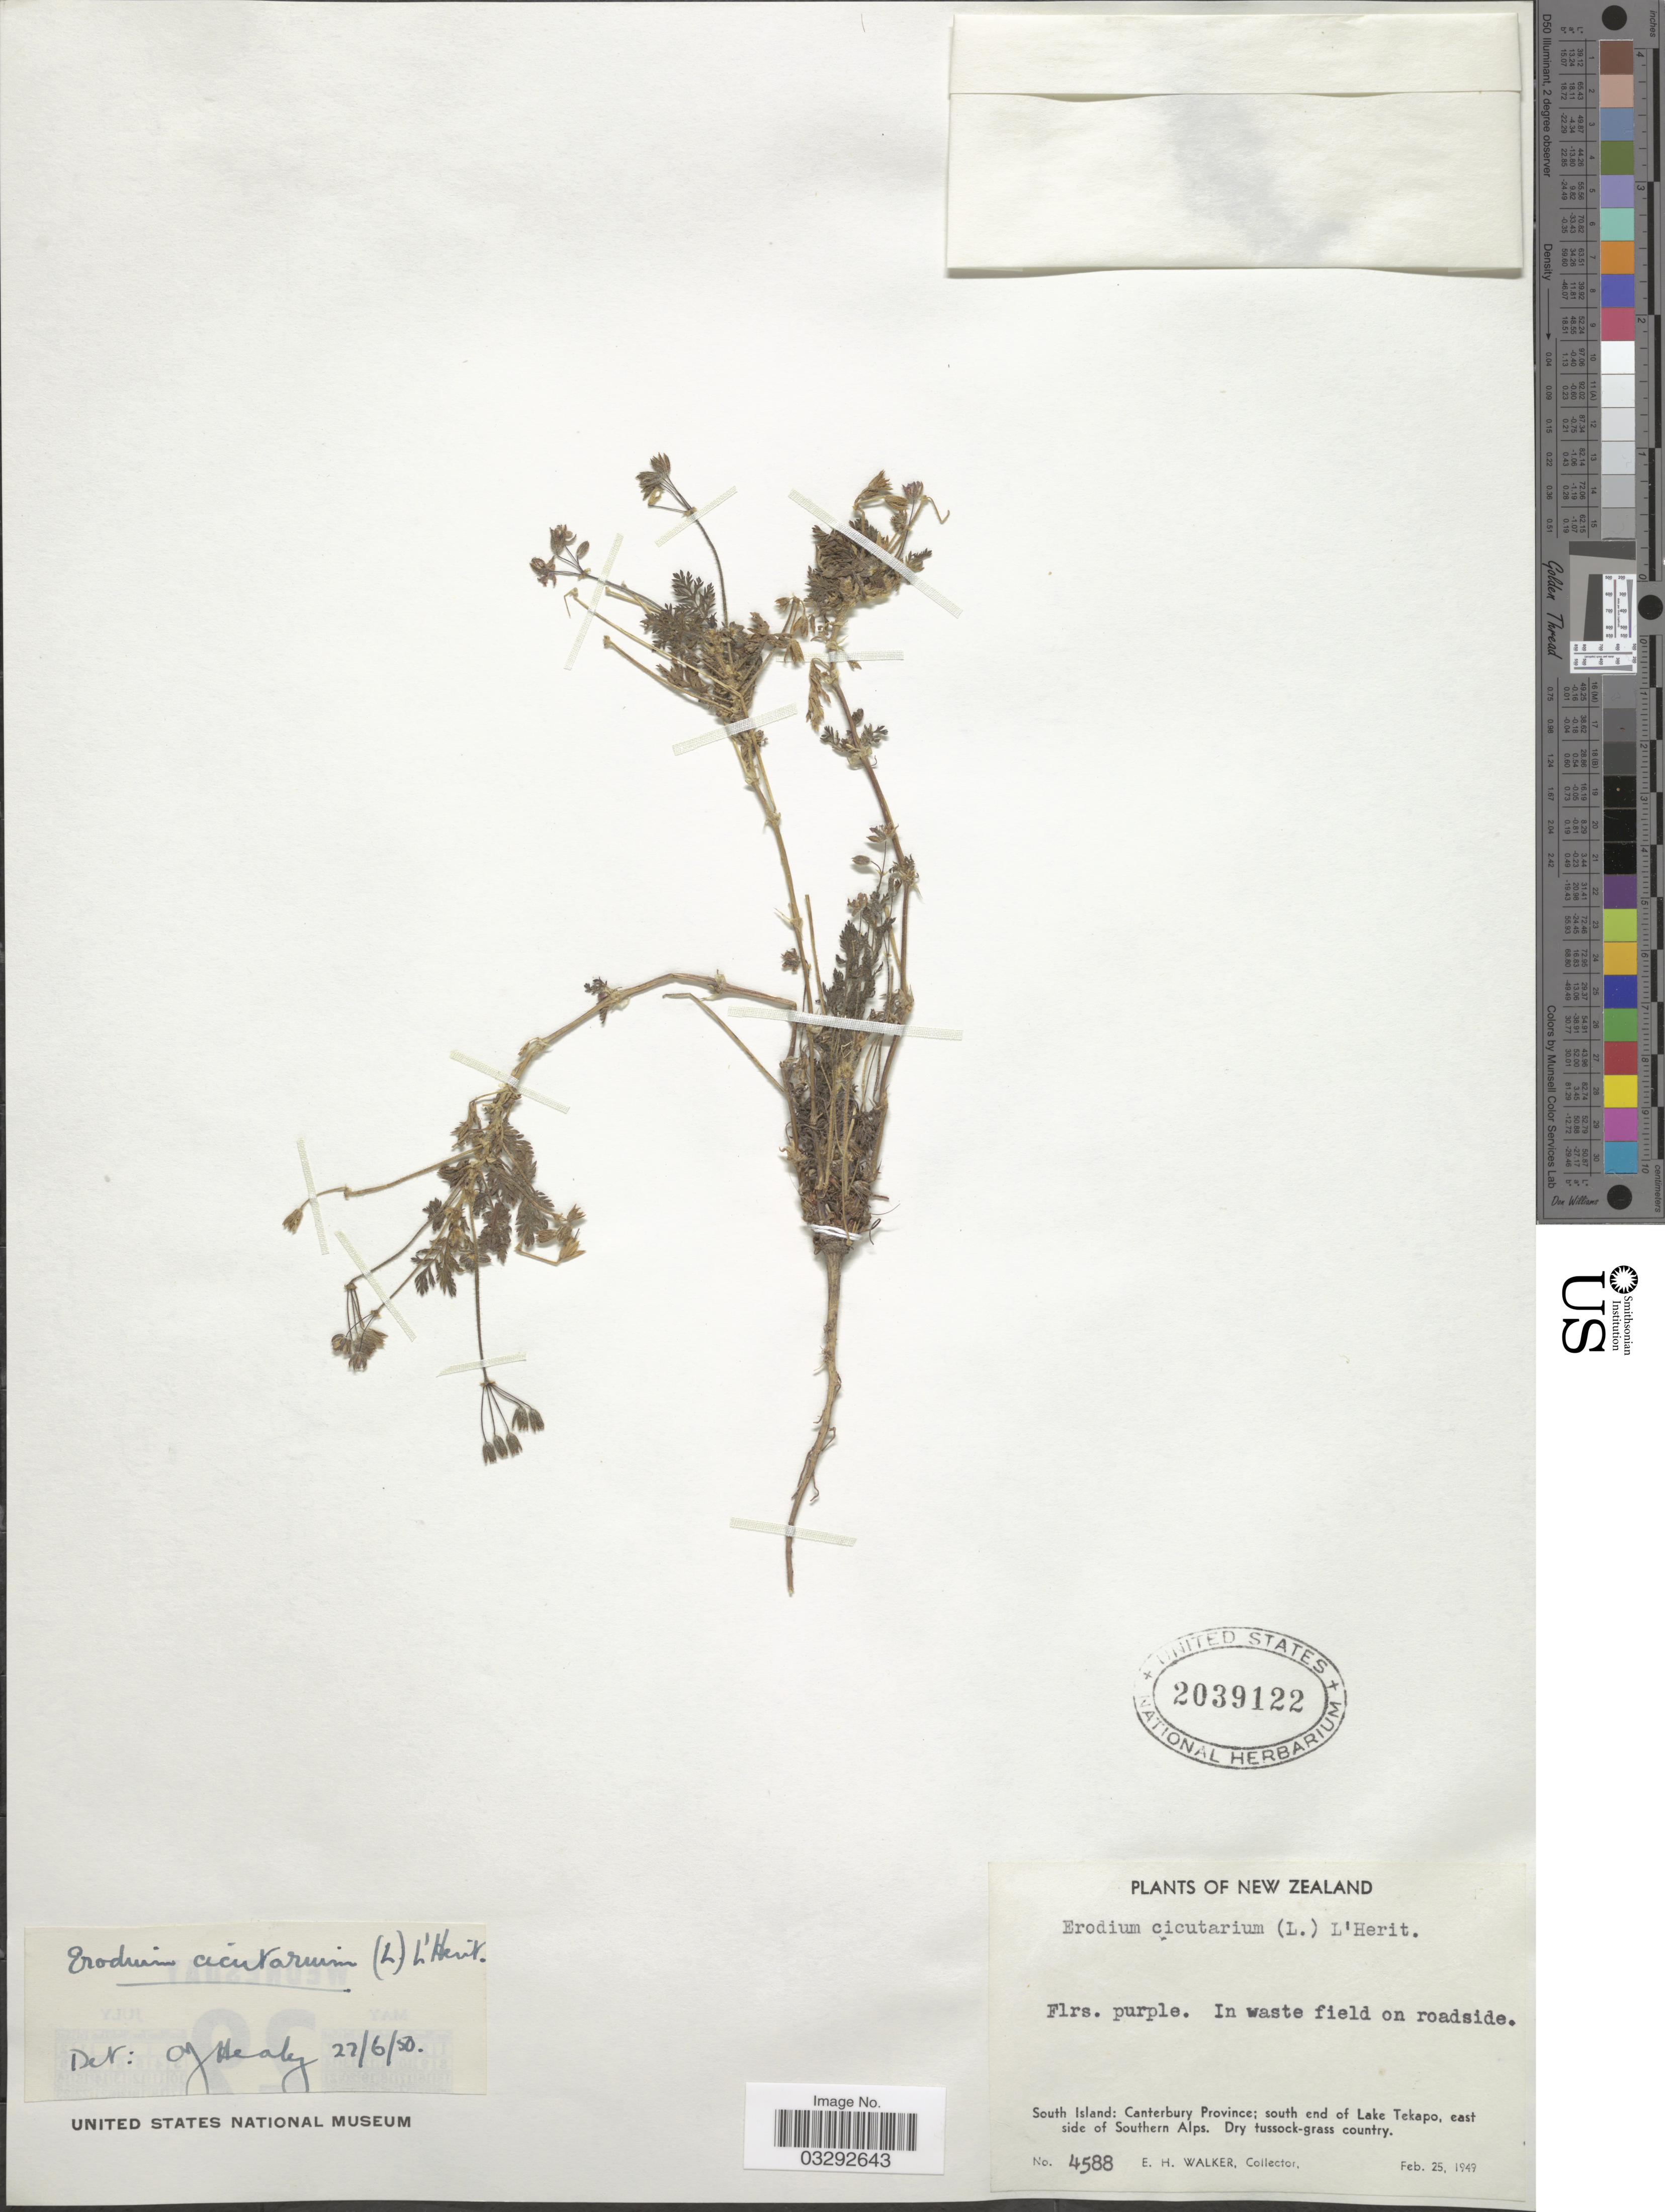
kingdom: Plantae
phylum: Tracheophyta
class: Magnoliopsida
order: Geraniales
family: Geraniaceae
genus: Erodium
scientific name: Erodium cicutarium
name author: (L.) L'Hér.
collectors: E. H. Walker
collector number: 4588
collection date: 1949-02-25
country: New Zealand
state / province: Canterbury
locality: South Island: south end of Lake Tekapo, east side of Southern Alps.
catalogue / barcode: US 2039122